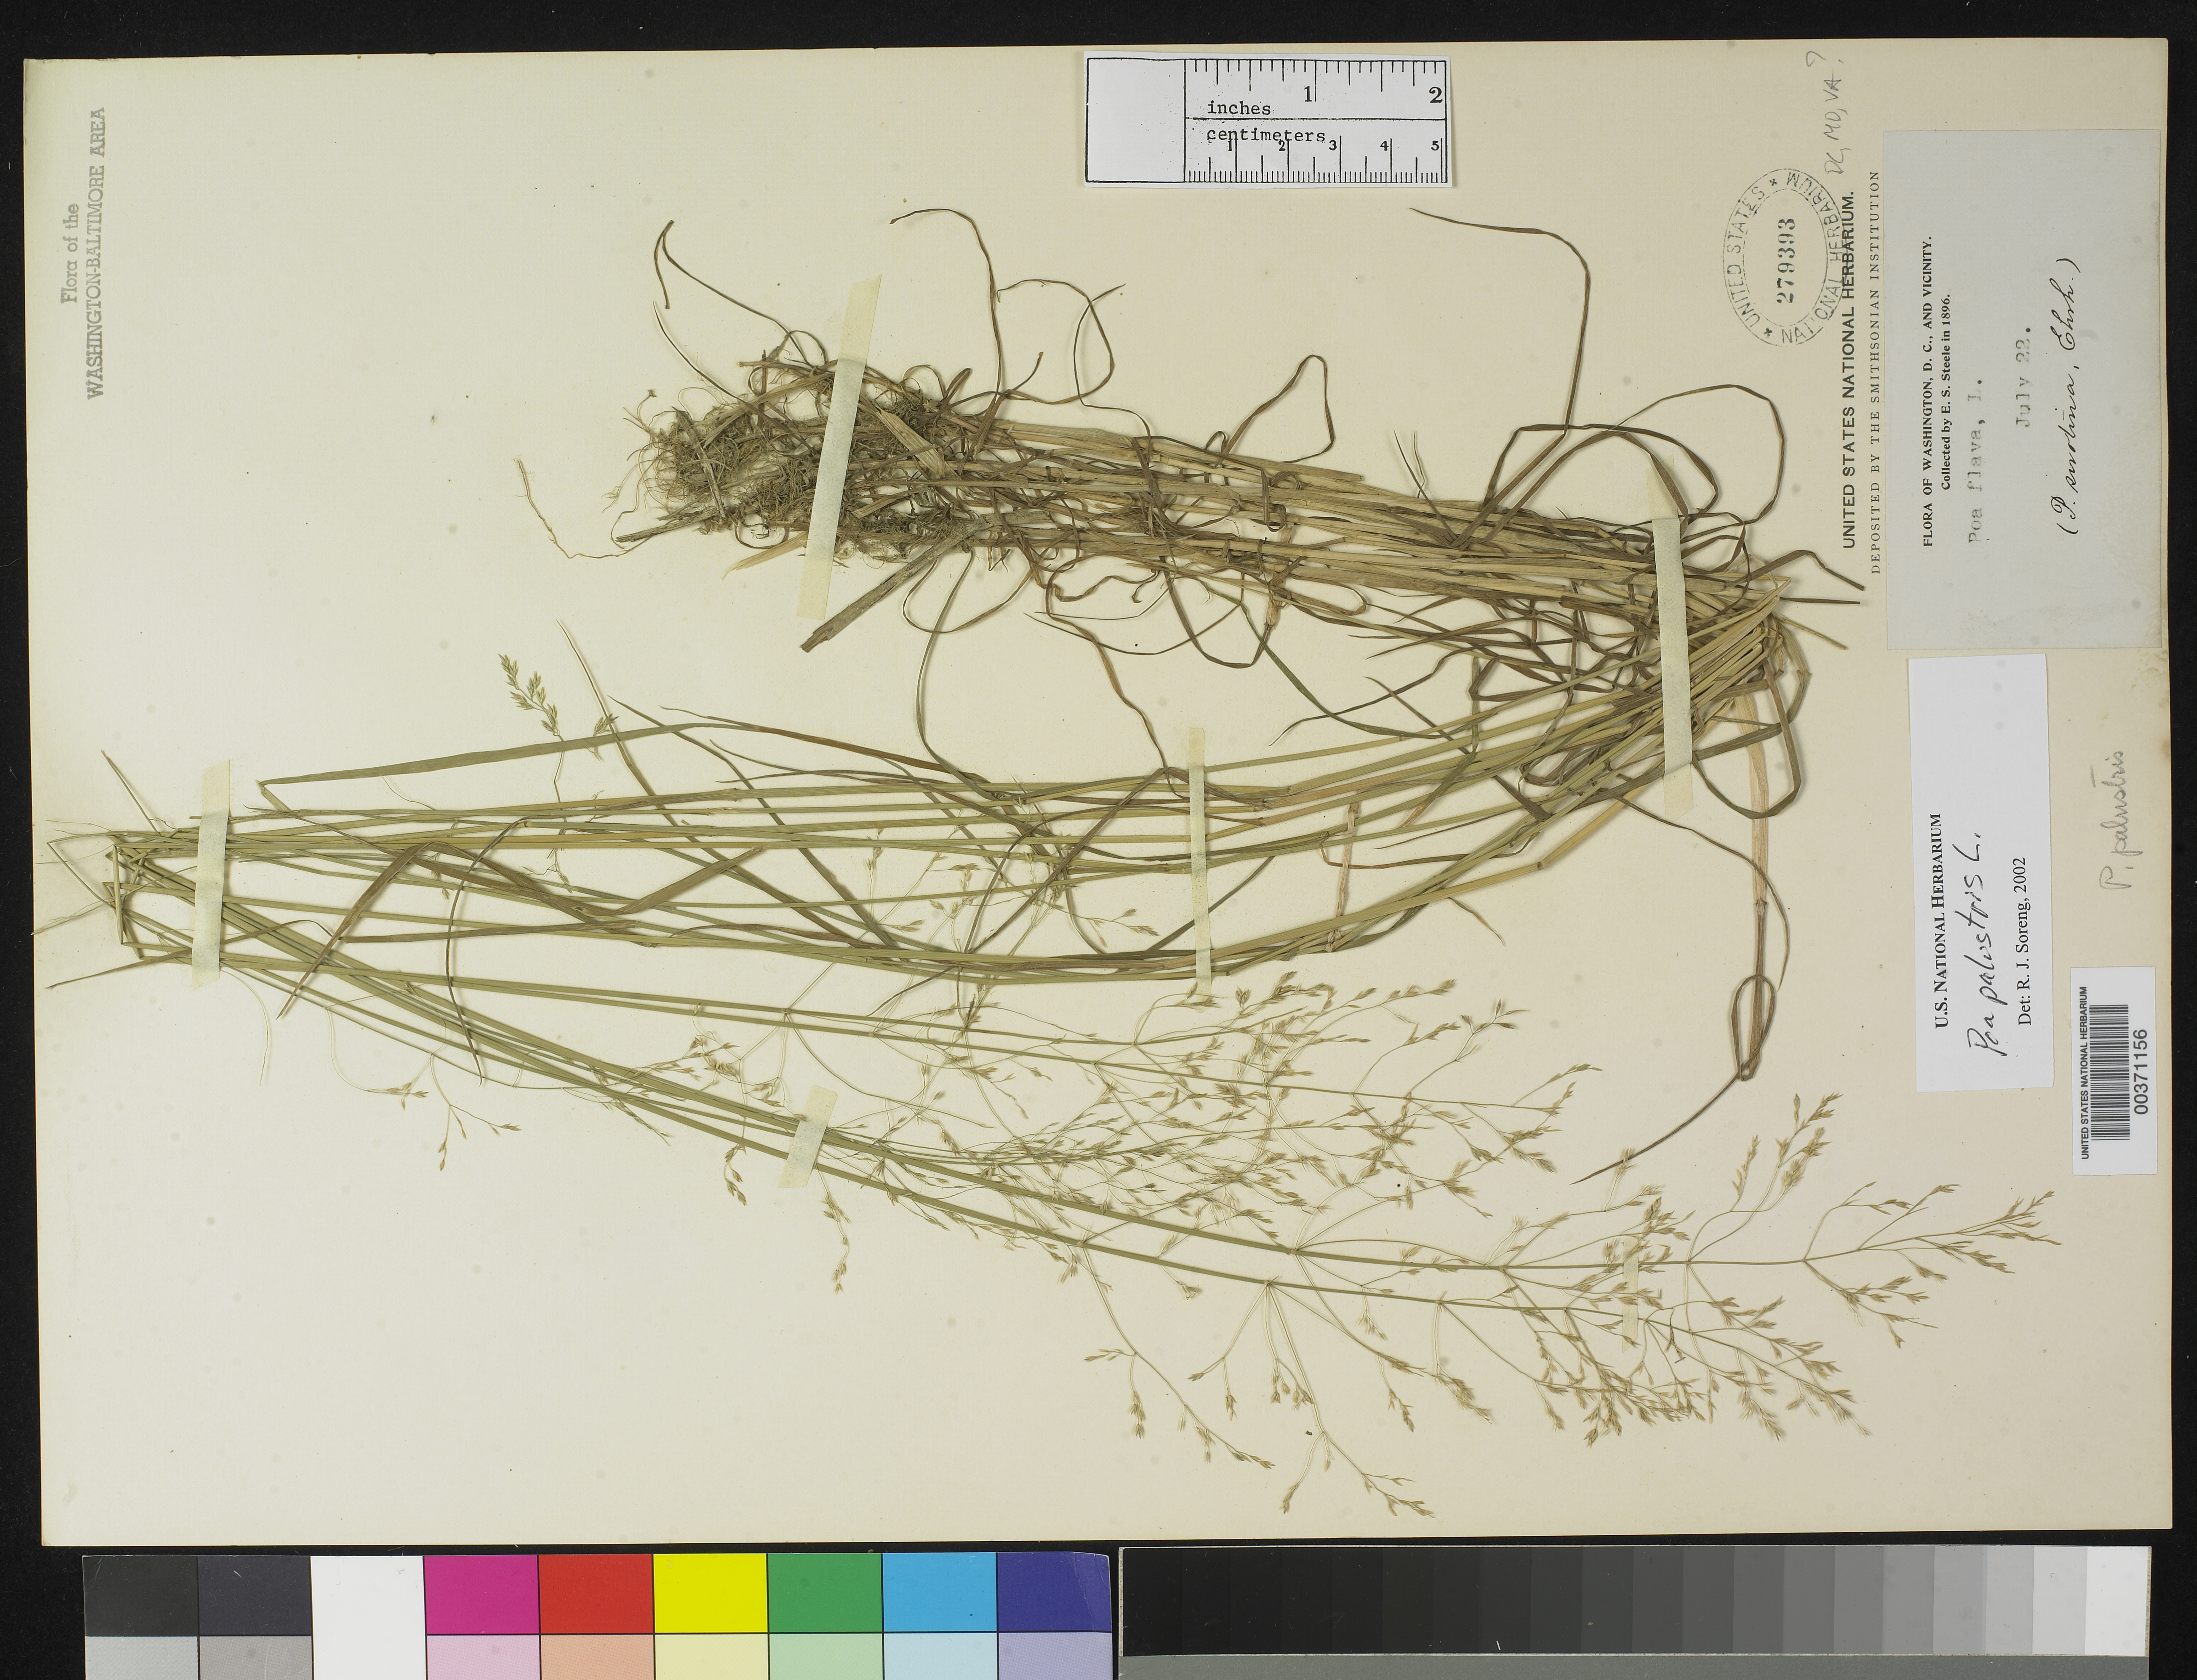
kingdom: Plantae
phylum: Tracheophyta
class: Liliopsida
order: Poales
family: Poaceae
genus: Poa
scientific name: Poa palustris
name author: L.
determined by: Soreng, Robert J., Research Associate (BOT), Smithsonian Institution - National Museum of Natural History (UNITED STATES)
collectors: E. Steele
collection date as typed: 22 Jul 1896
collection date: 1896-07-22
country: United States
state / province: District of Columbia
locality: DC vicinity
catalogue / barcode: US 279393